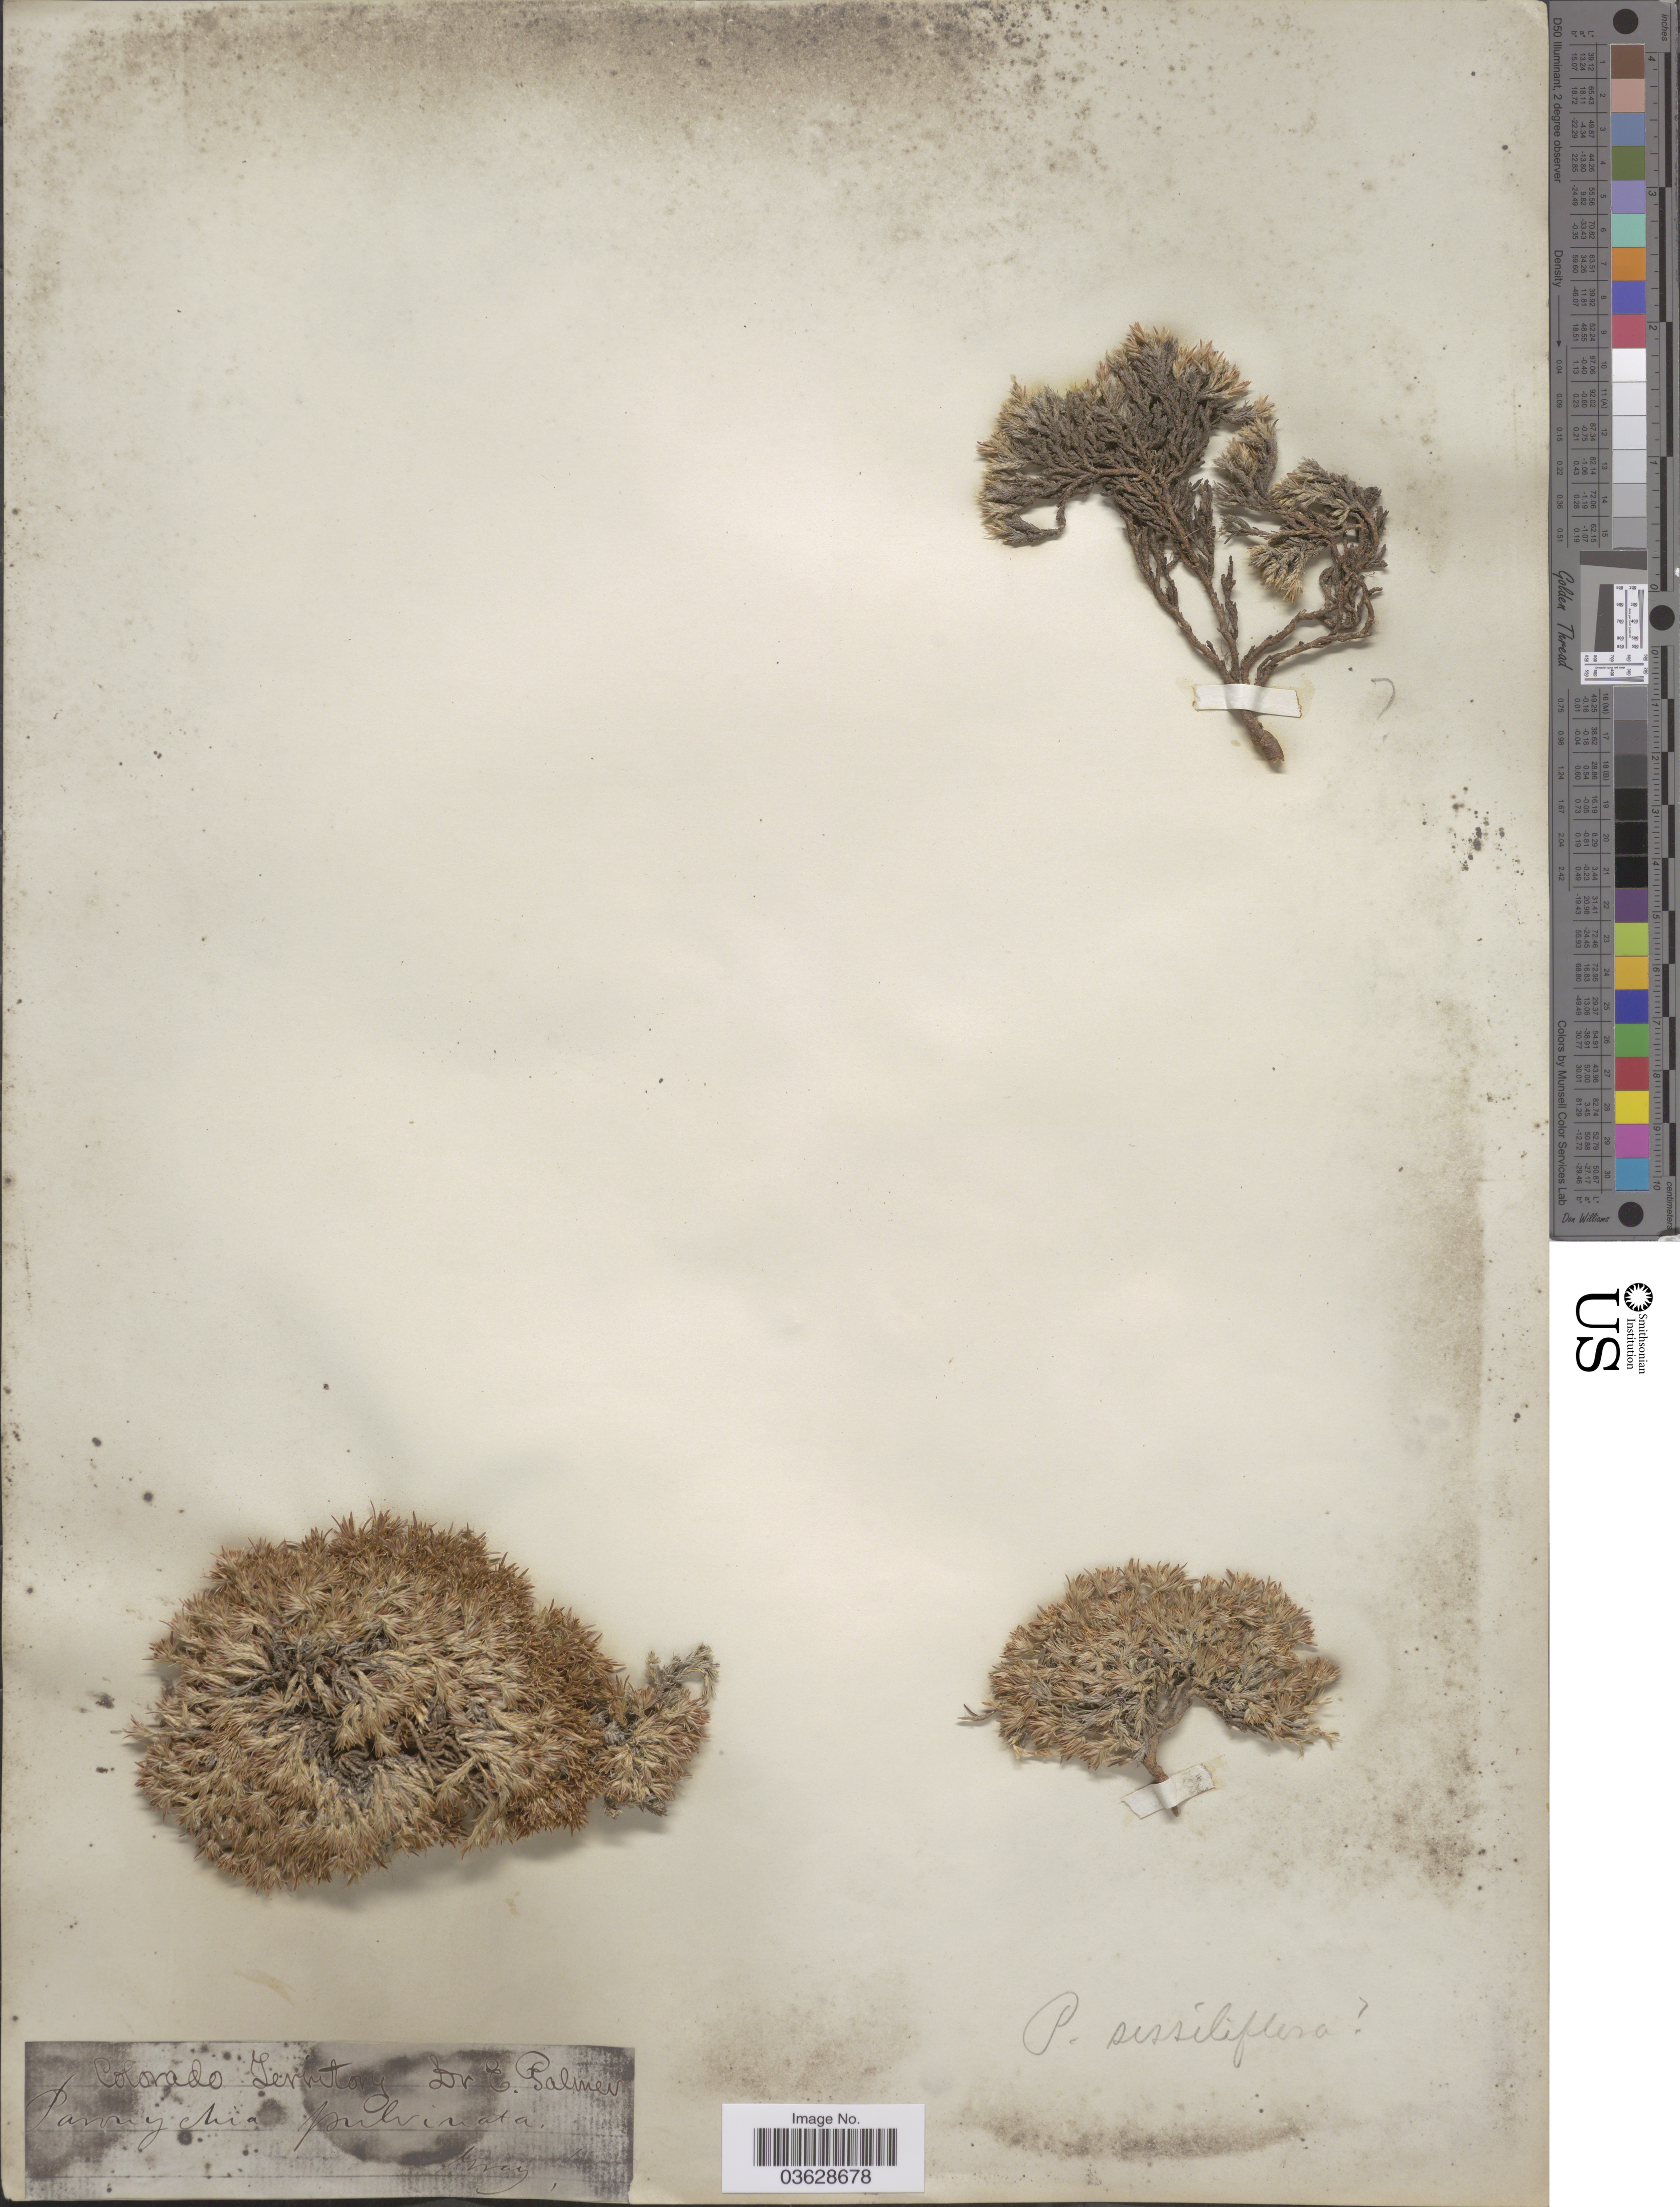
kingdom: Plantae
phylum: Tracheophyta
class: Magnoliopsida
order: Caryophyllales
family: Caryophyllaceae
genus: Paronychia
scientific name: Paronychia sessiliflora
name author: Nutt.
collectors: E. Palmer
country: United States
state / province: Colorado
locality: Colorado Territory.